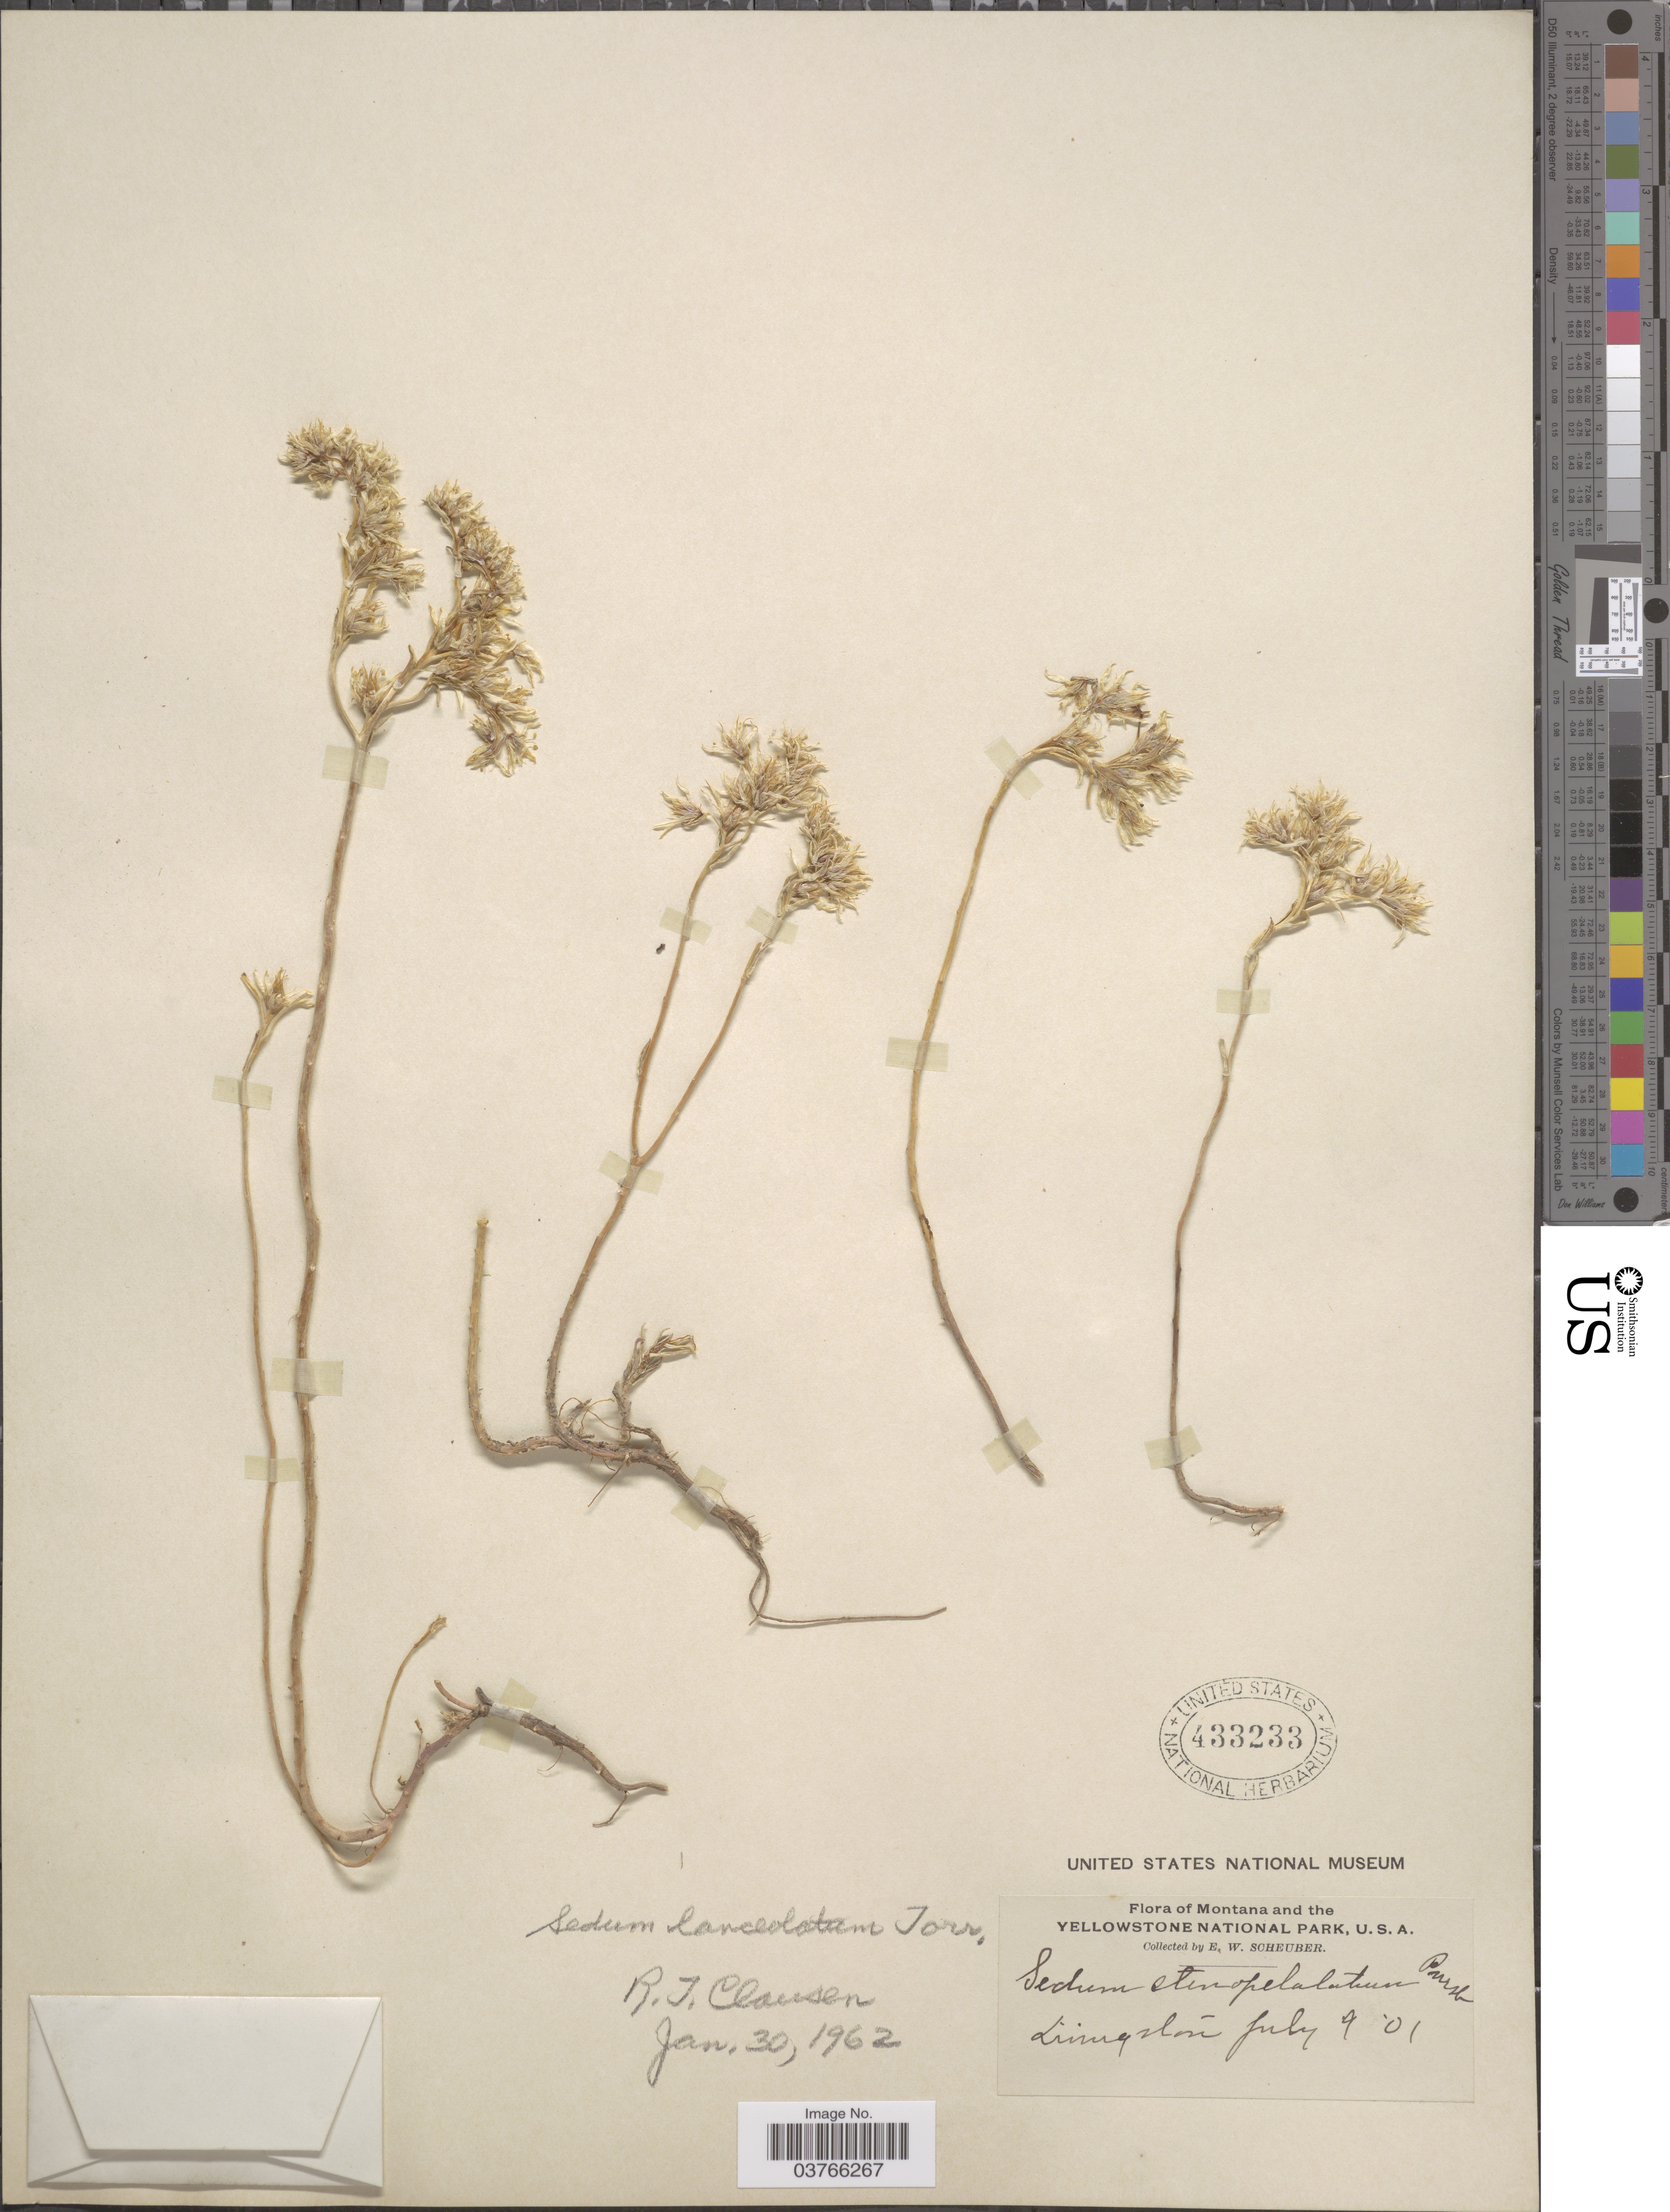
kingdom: Plantae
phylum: Tracheophyta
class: Magnoliopsida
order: Saxifragales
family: Crassulaceae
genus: Sedum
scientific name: Sedum lanceolatum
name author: Torr.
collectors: E. Scheuber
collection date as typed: Transcribed d/m/y: 9/7/1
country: United States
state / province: Montana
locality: The Yellowstone National Park. Livingston.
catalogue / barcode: US 433233